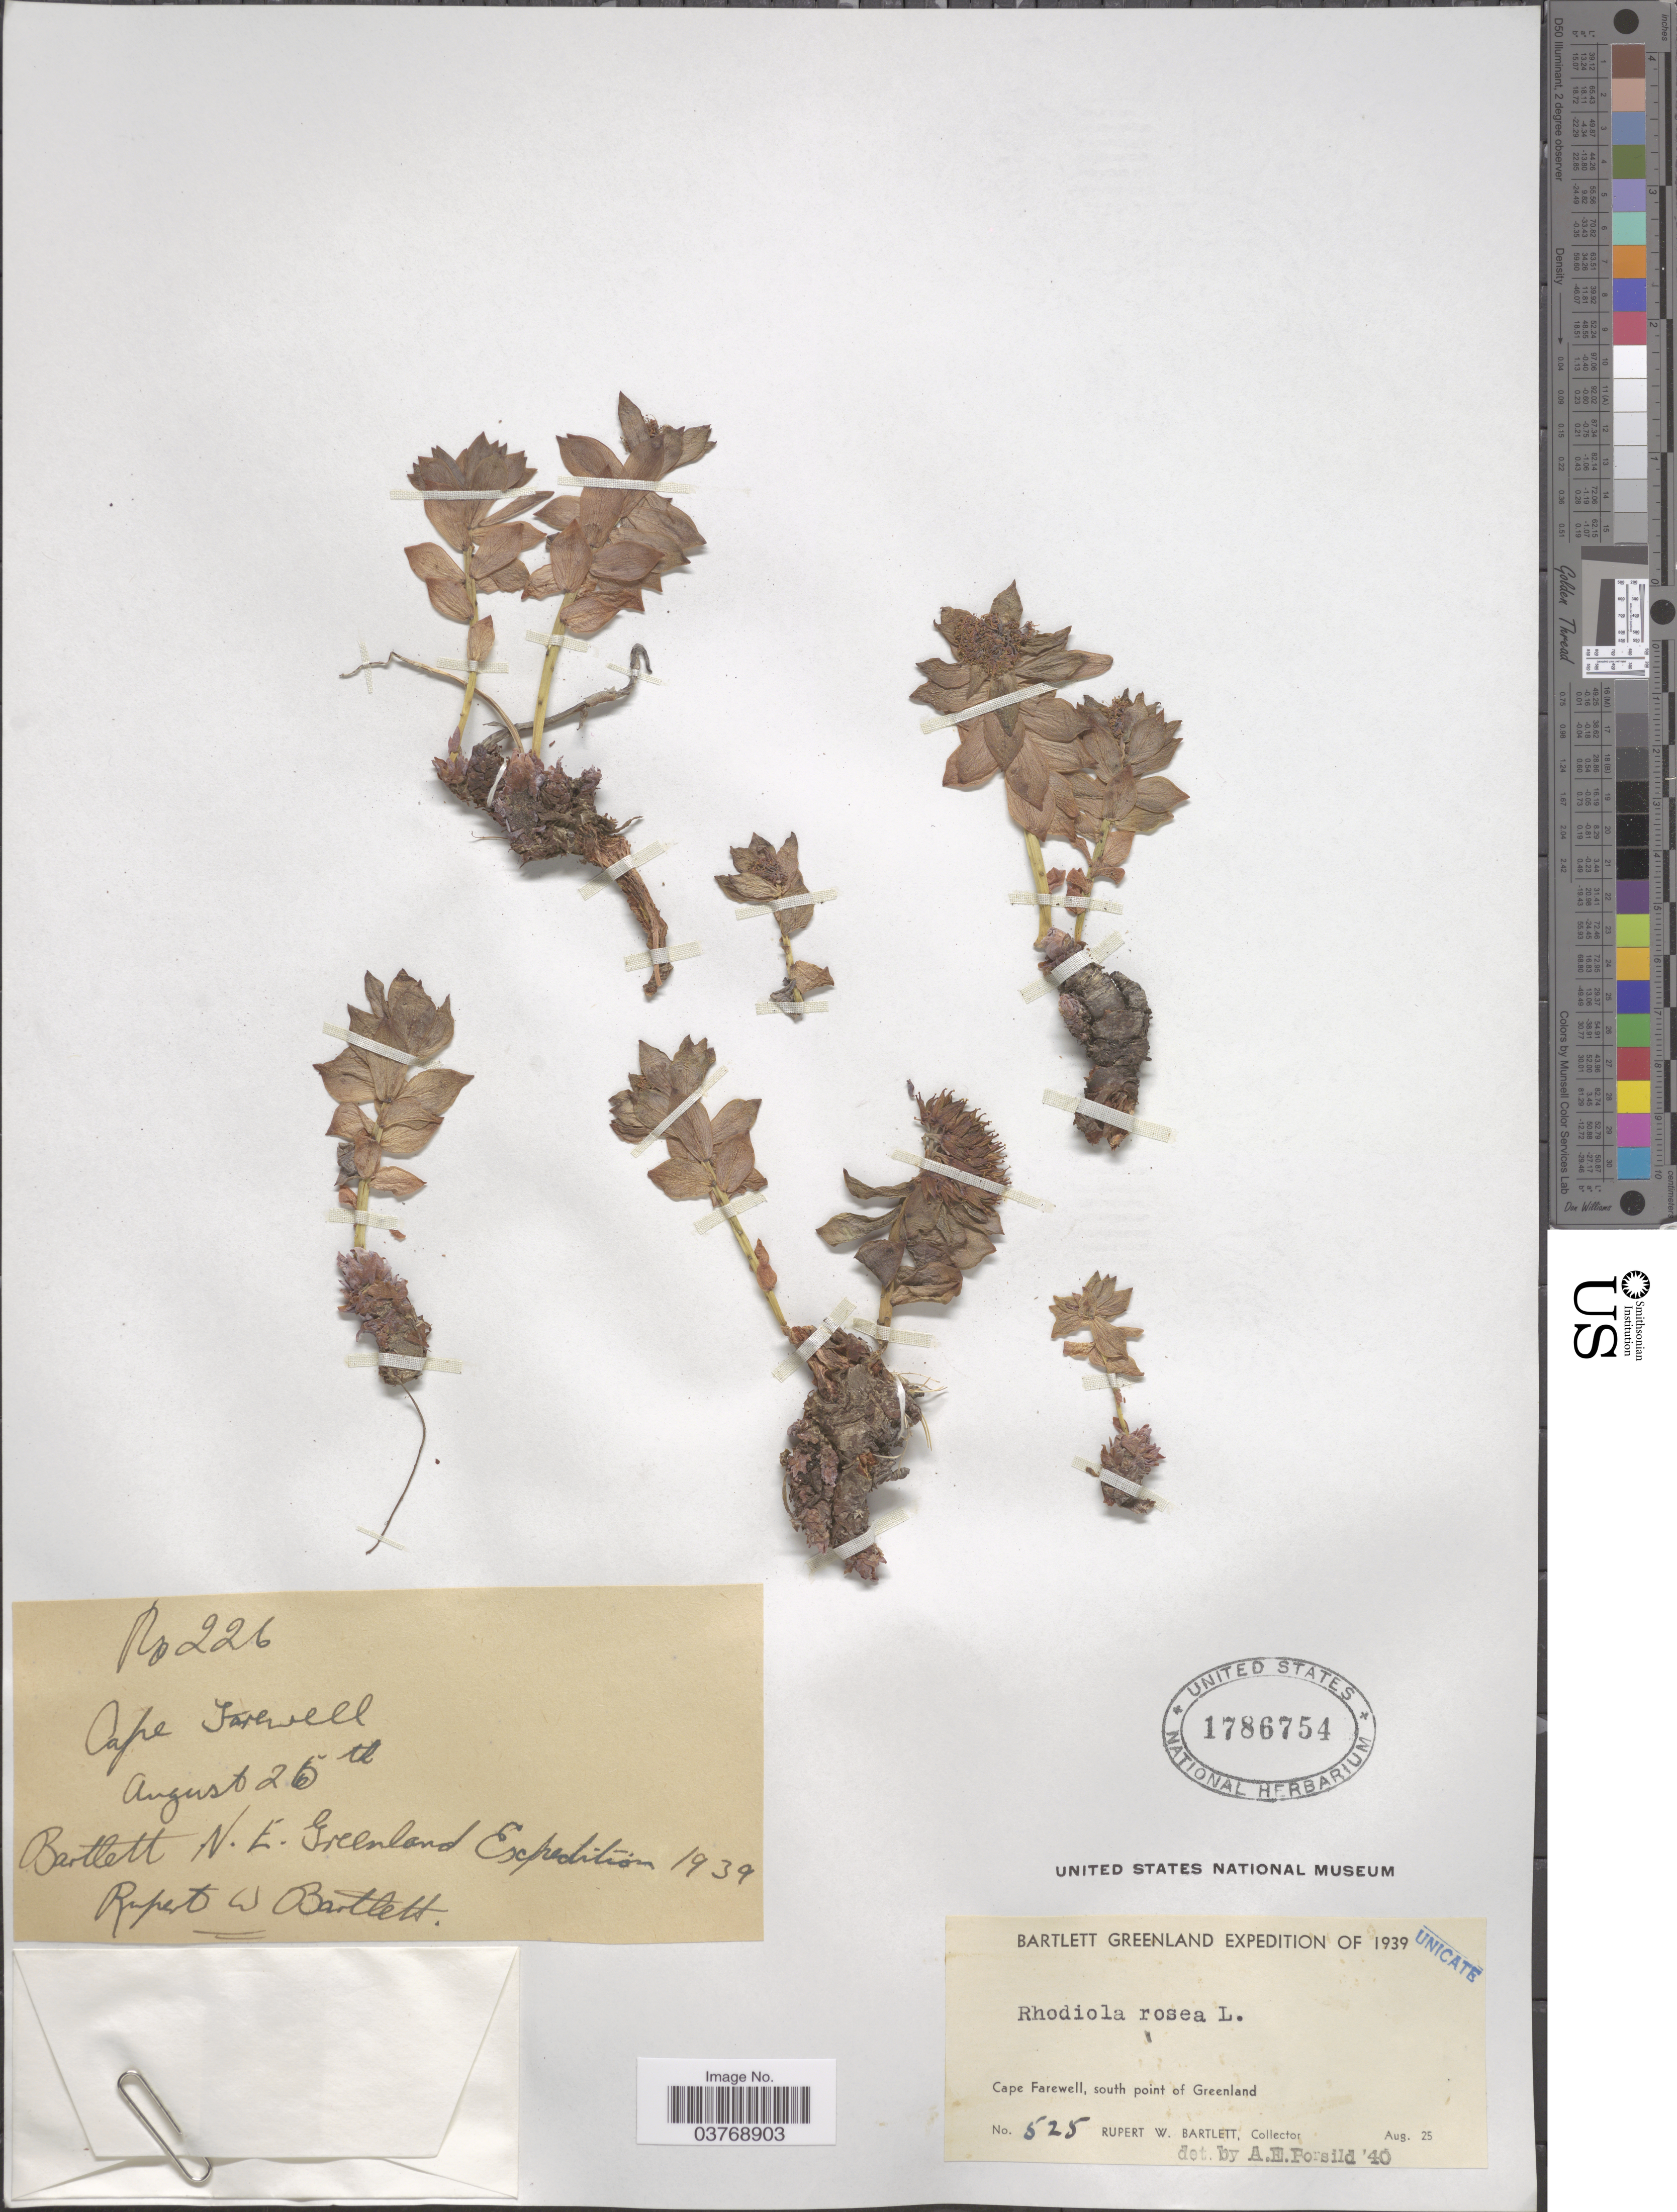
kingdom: Plantae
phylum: Tracheophyta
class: Magnoliopsida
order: Saxifragales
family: Crassulaceae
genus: Rhodiola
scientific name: Rhodiola rosea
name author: L.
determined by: Strong, Mark T., (BOT), Smithsonian Institution - National Museum of Natural History (UNITED STATES)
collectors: R. W. Bartlett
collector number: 226/525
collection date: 1939-08-25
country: Greenland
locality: Cape Farewell, south point of Greenland.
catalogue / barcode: US 1786754